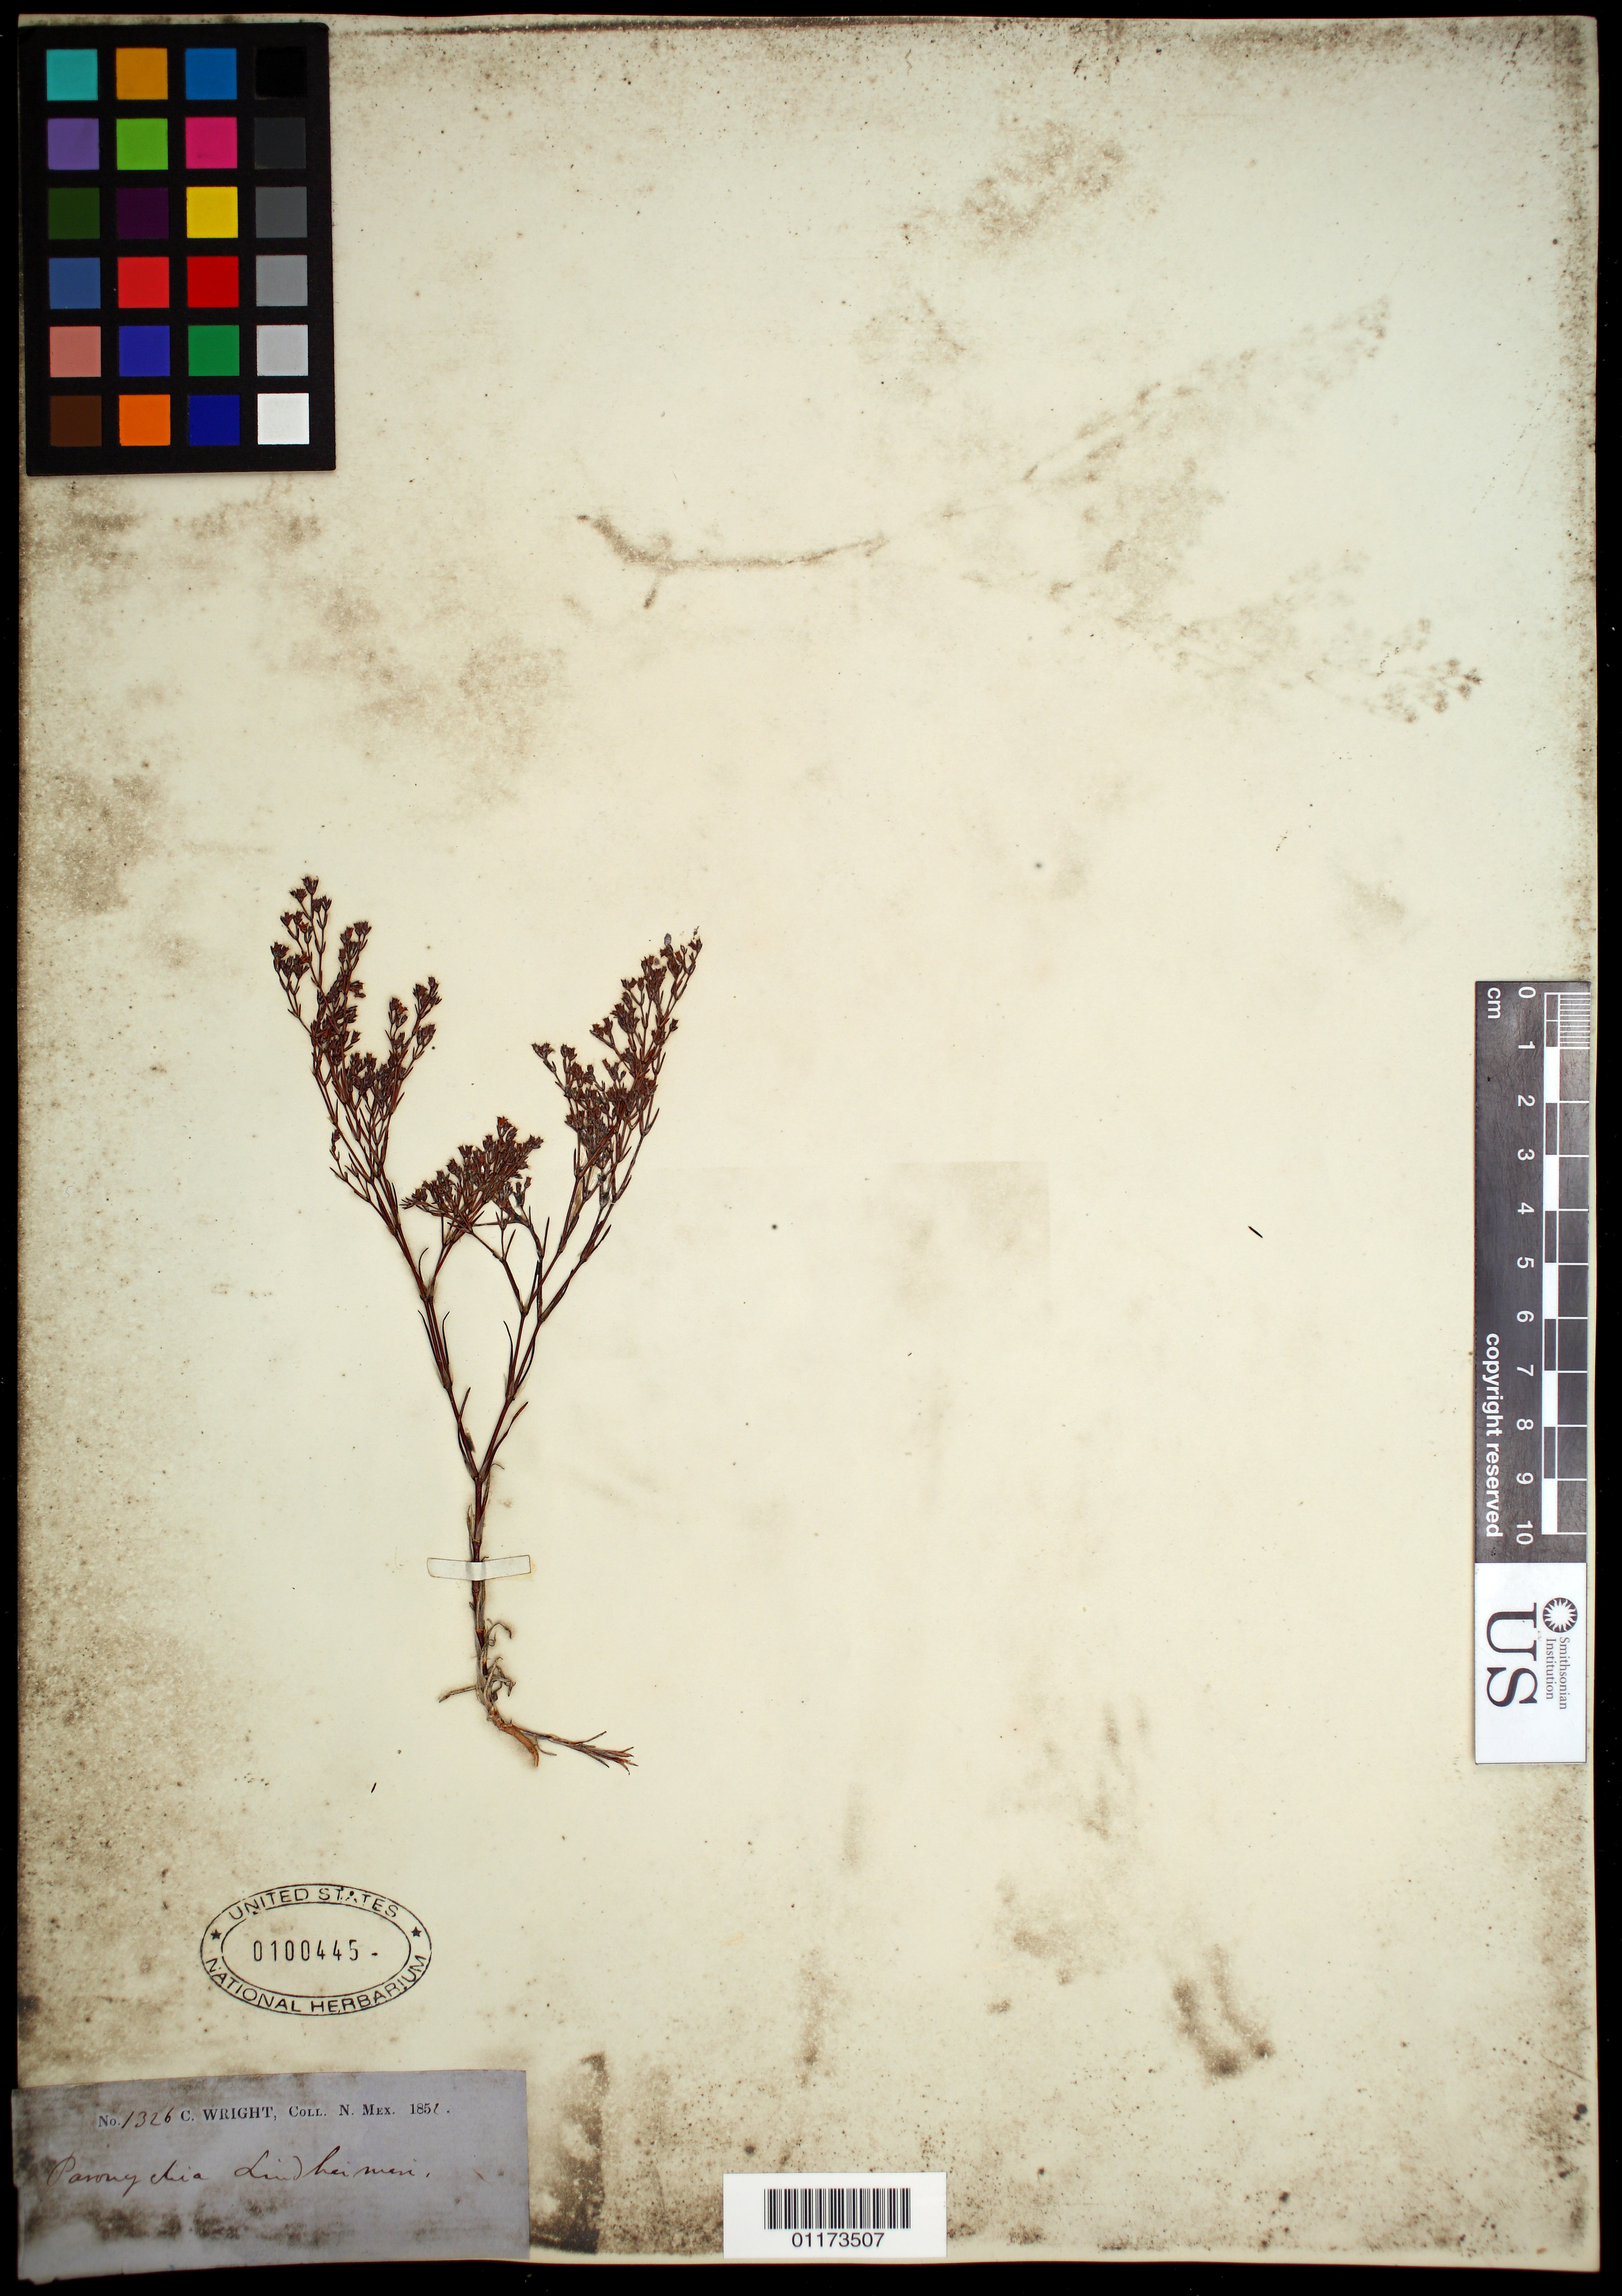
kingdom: Plantae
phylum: Tracheophyta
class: Magnoliopsida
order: Caryophyllales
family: Caryophyllaceae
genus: Paronychia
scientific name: Paronychia lindheimeri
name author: Engelm. ex A. Gray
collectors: C. Wright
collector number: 1326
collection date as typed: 1851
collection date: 1851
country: United States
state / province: New Mexico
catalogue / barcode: US 100445